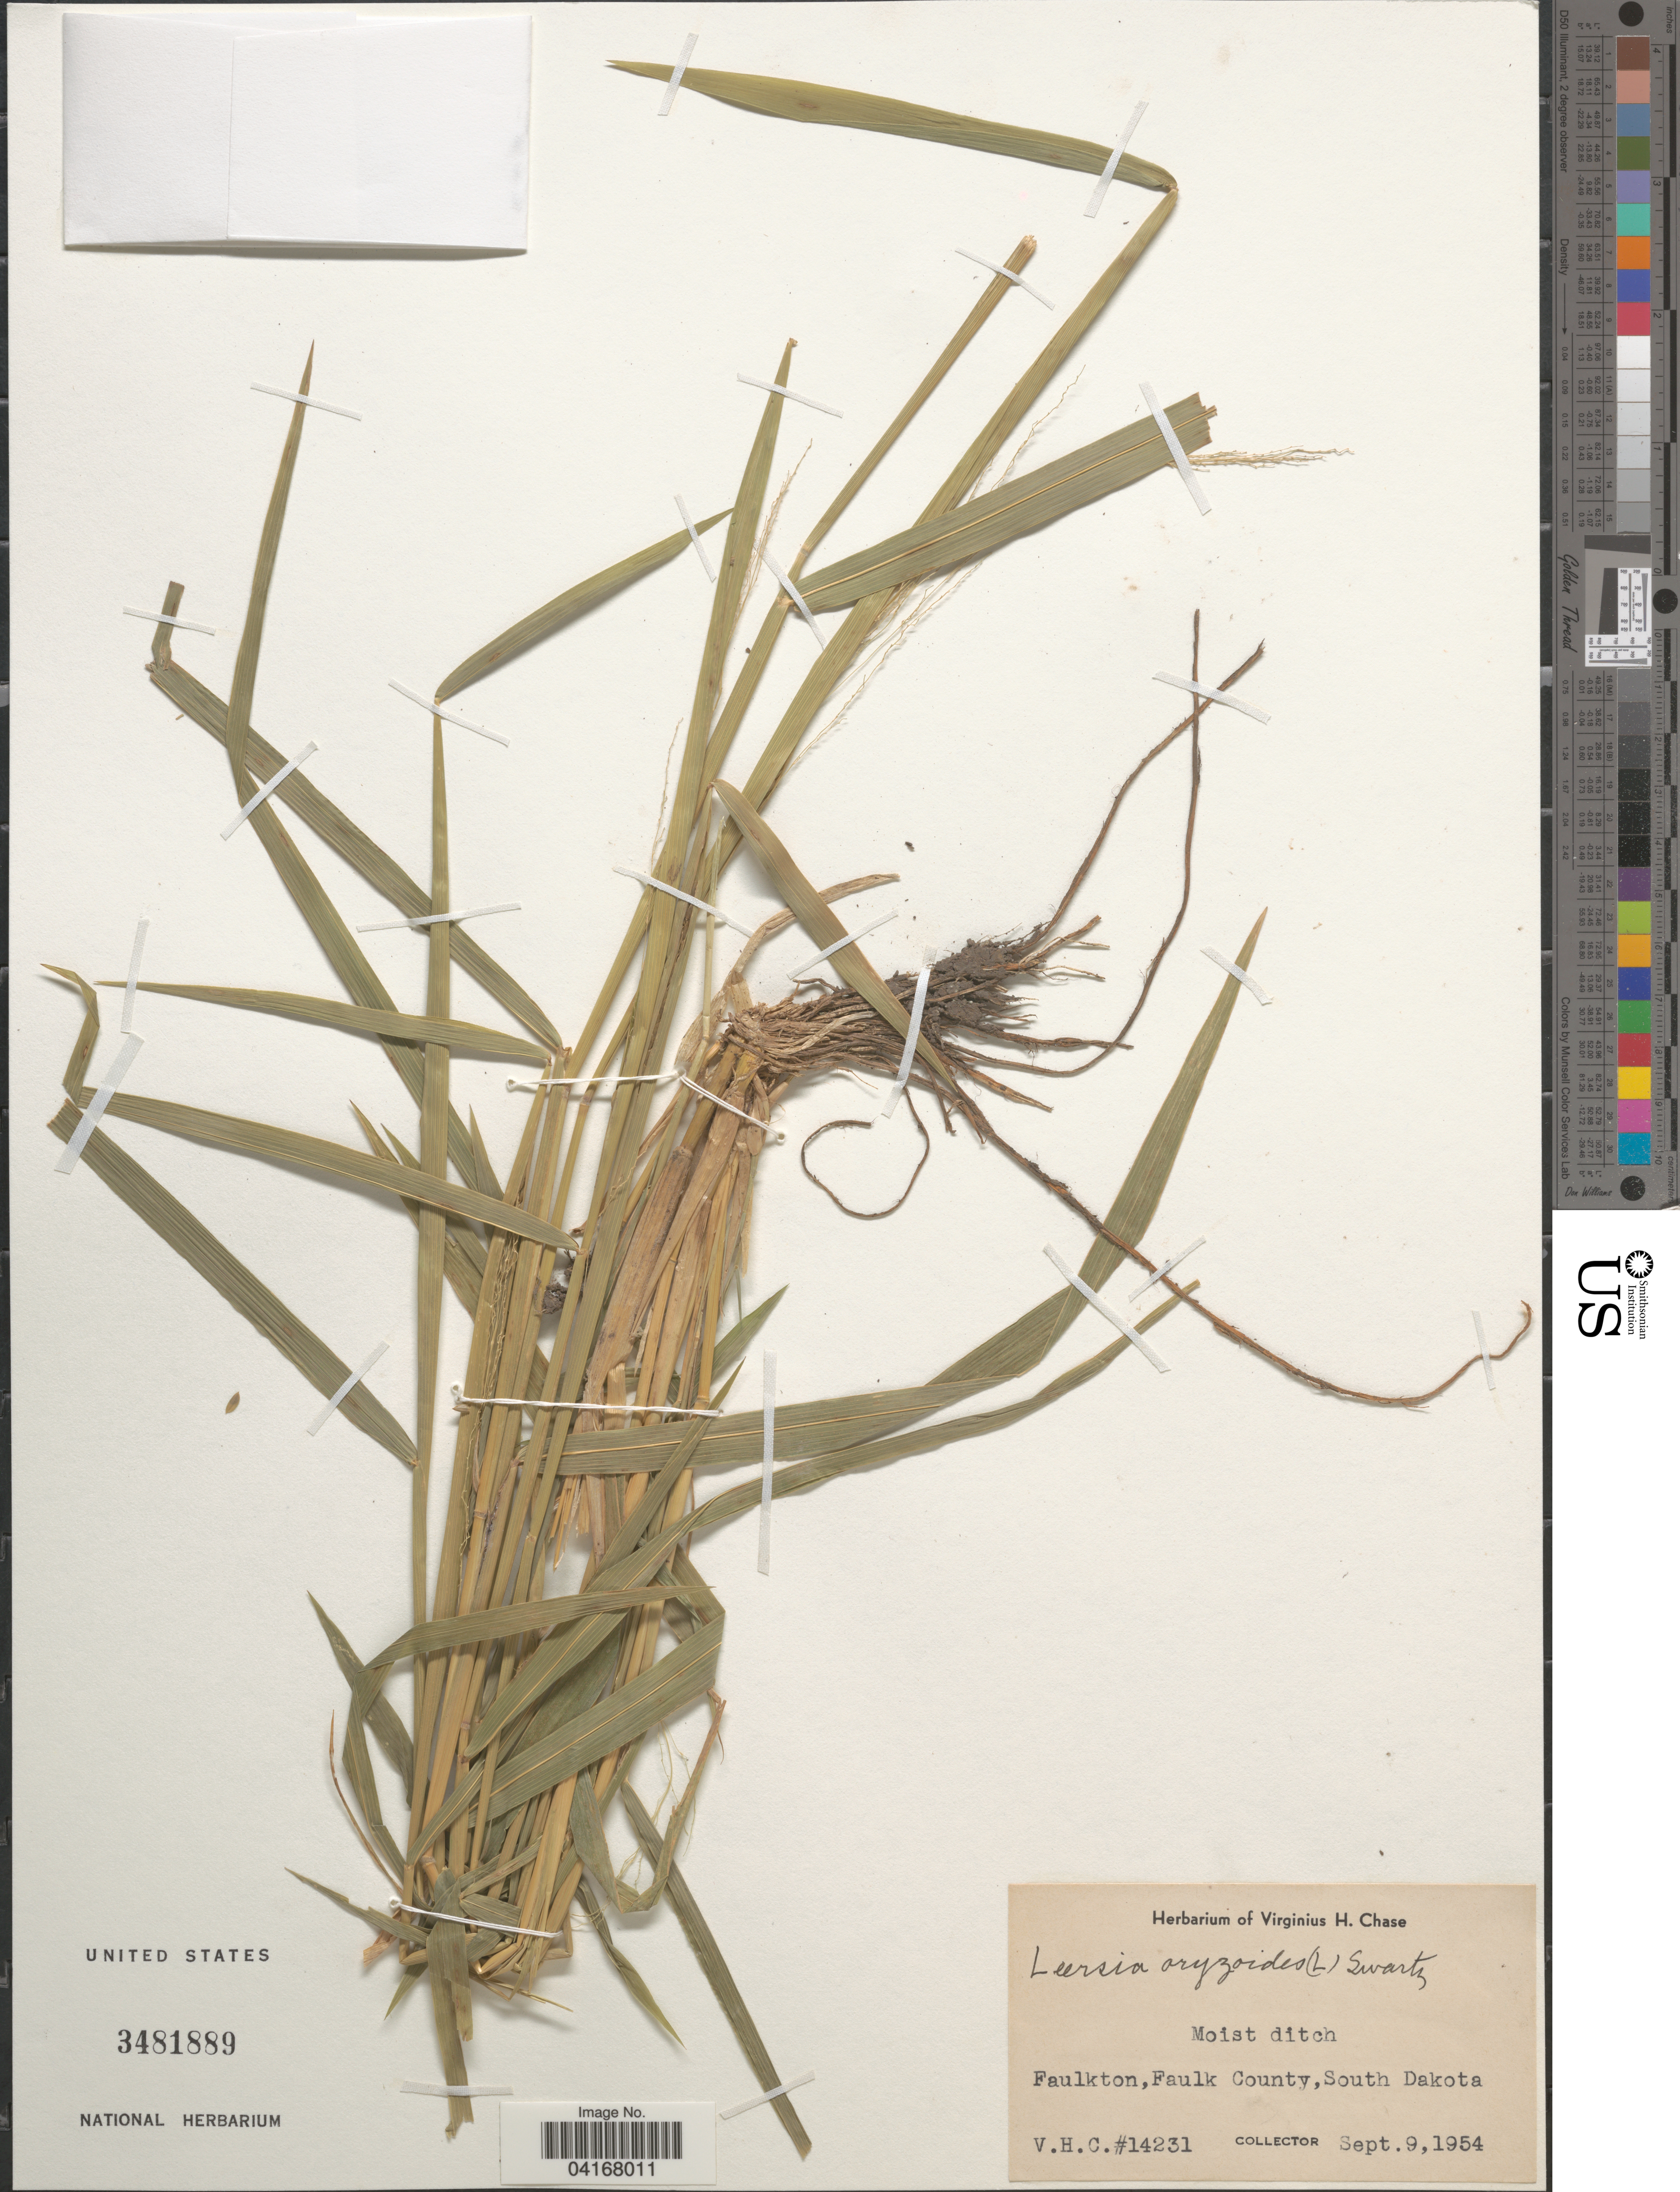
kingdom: Plantae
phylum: Tracheophyta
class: Liliopsida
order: Poales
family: Poaceae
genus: Leersia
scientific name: Leersia oryzoides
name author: (L.) Sw.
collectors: V. H. Chase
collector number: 14231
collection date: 1954-09-09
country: United States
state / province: South Dakota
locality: Faulkton, Faulk County.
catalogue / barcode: US 3481889